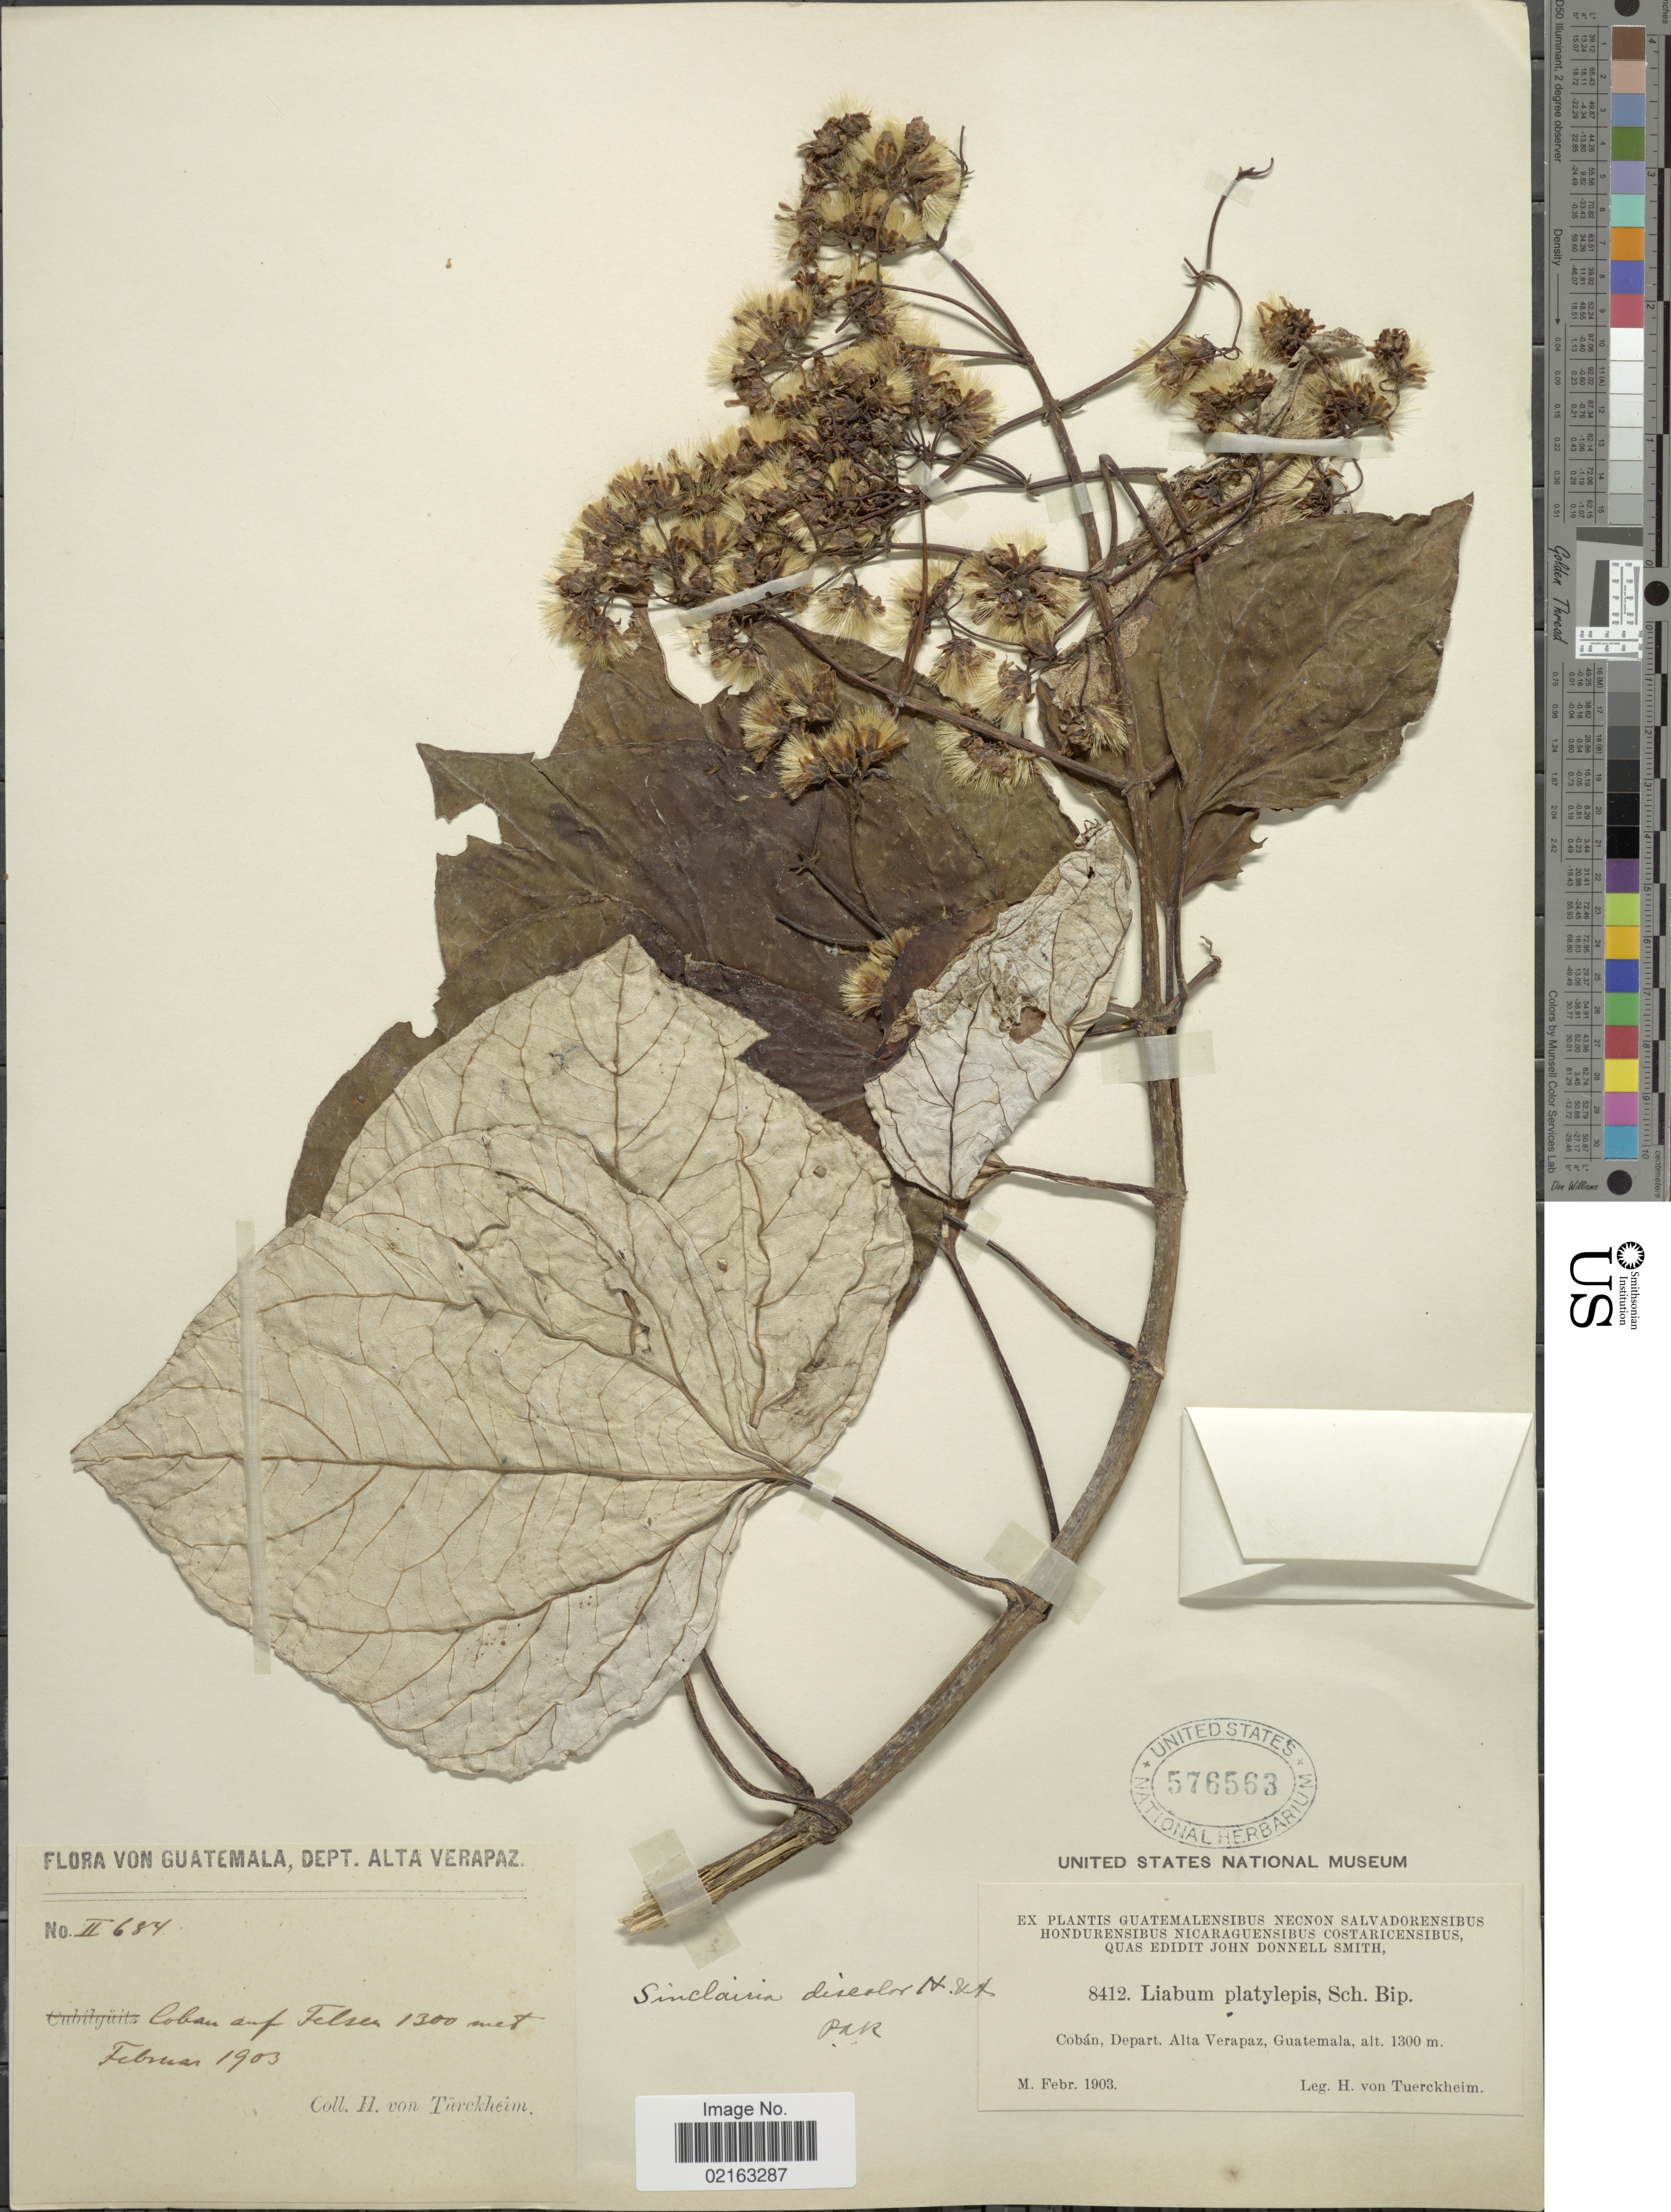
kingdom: Plantae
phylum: Tracheophyta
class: Magnoliopsida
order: Asterales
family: Asteraceae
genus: Sinclairia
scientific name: Sinclairia discolor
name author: Hook. & Arn.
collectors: H. von Tuerckheim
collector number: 8412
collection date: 1903-02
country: Guatemala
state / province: Alta Verapaz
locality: Cobán, Depart. Alta Verapaz, Guatemala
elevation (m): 1300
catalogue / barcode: US 576563